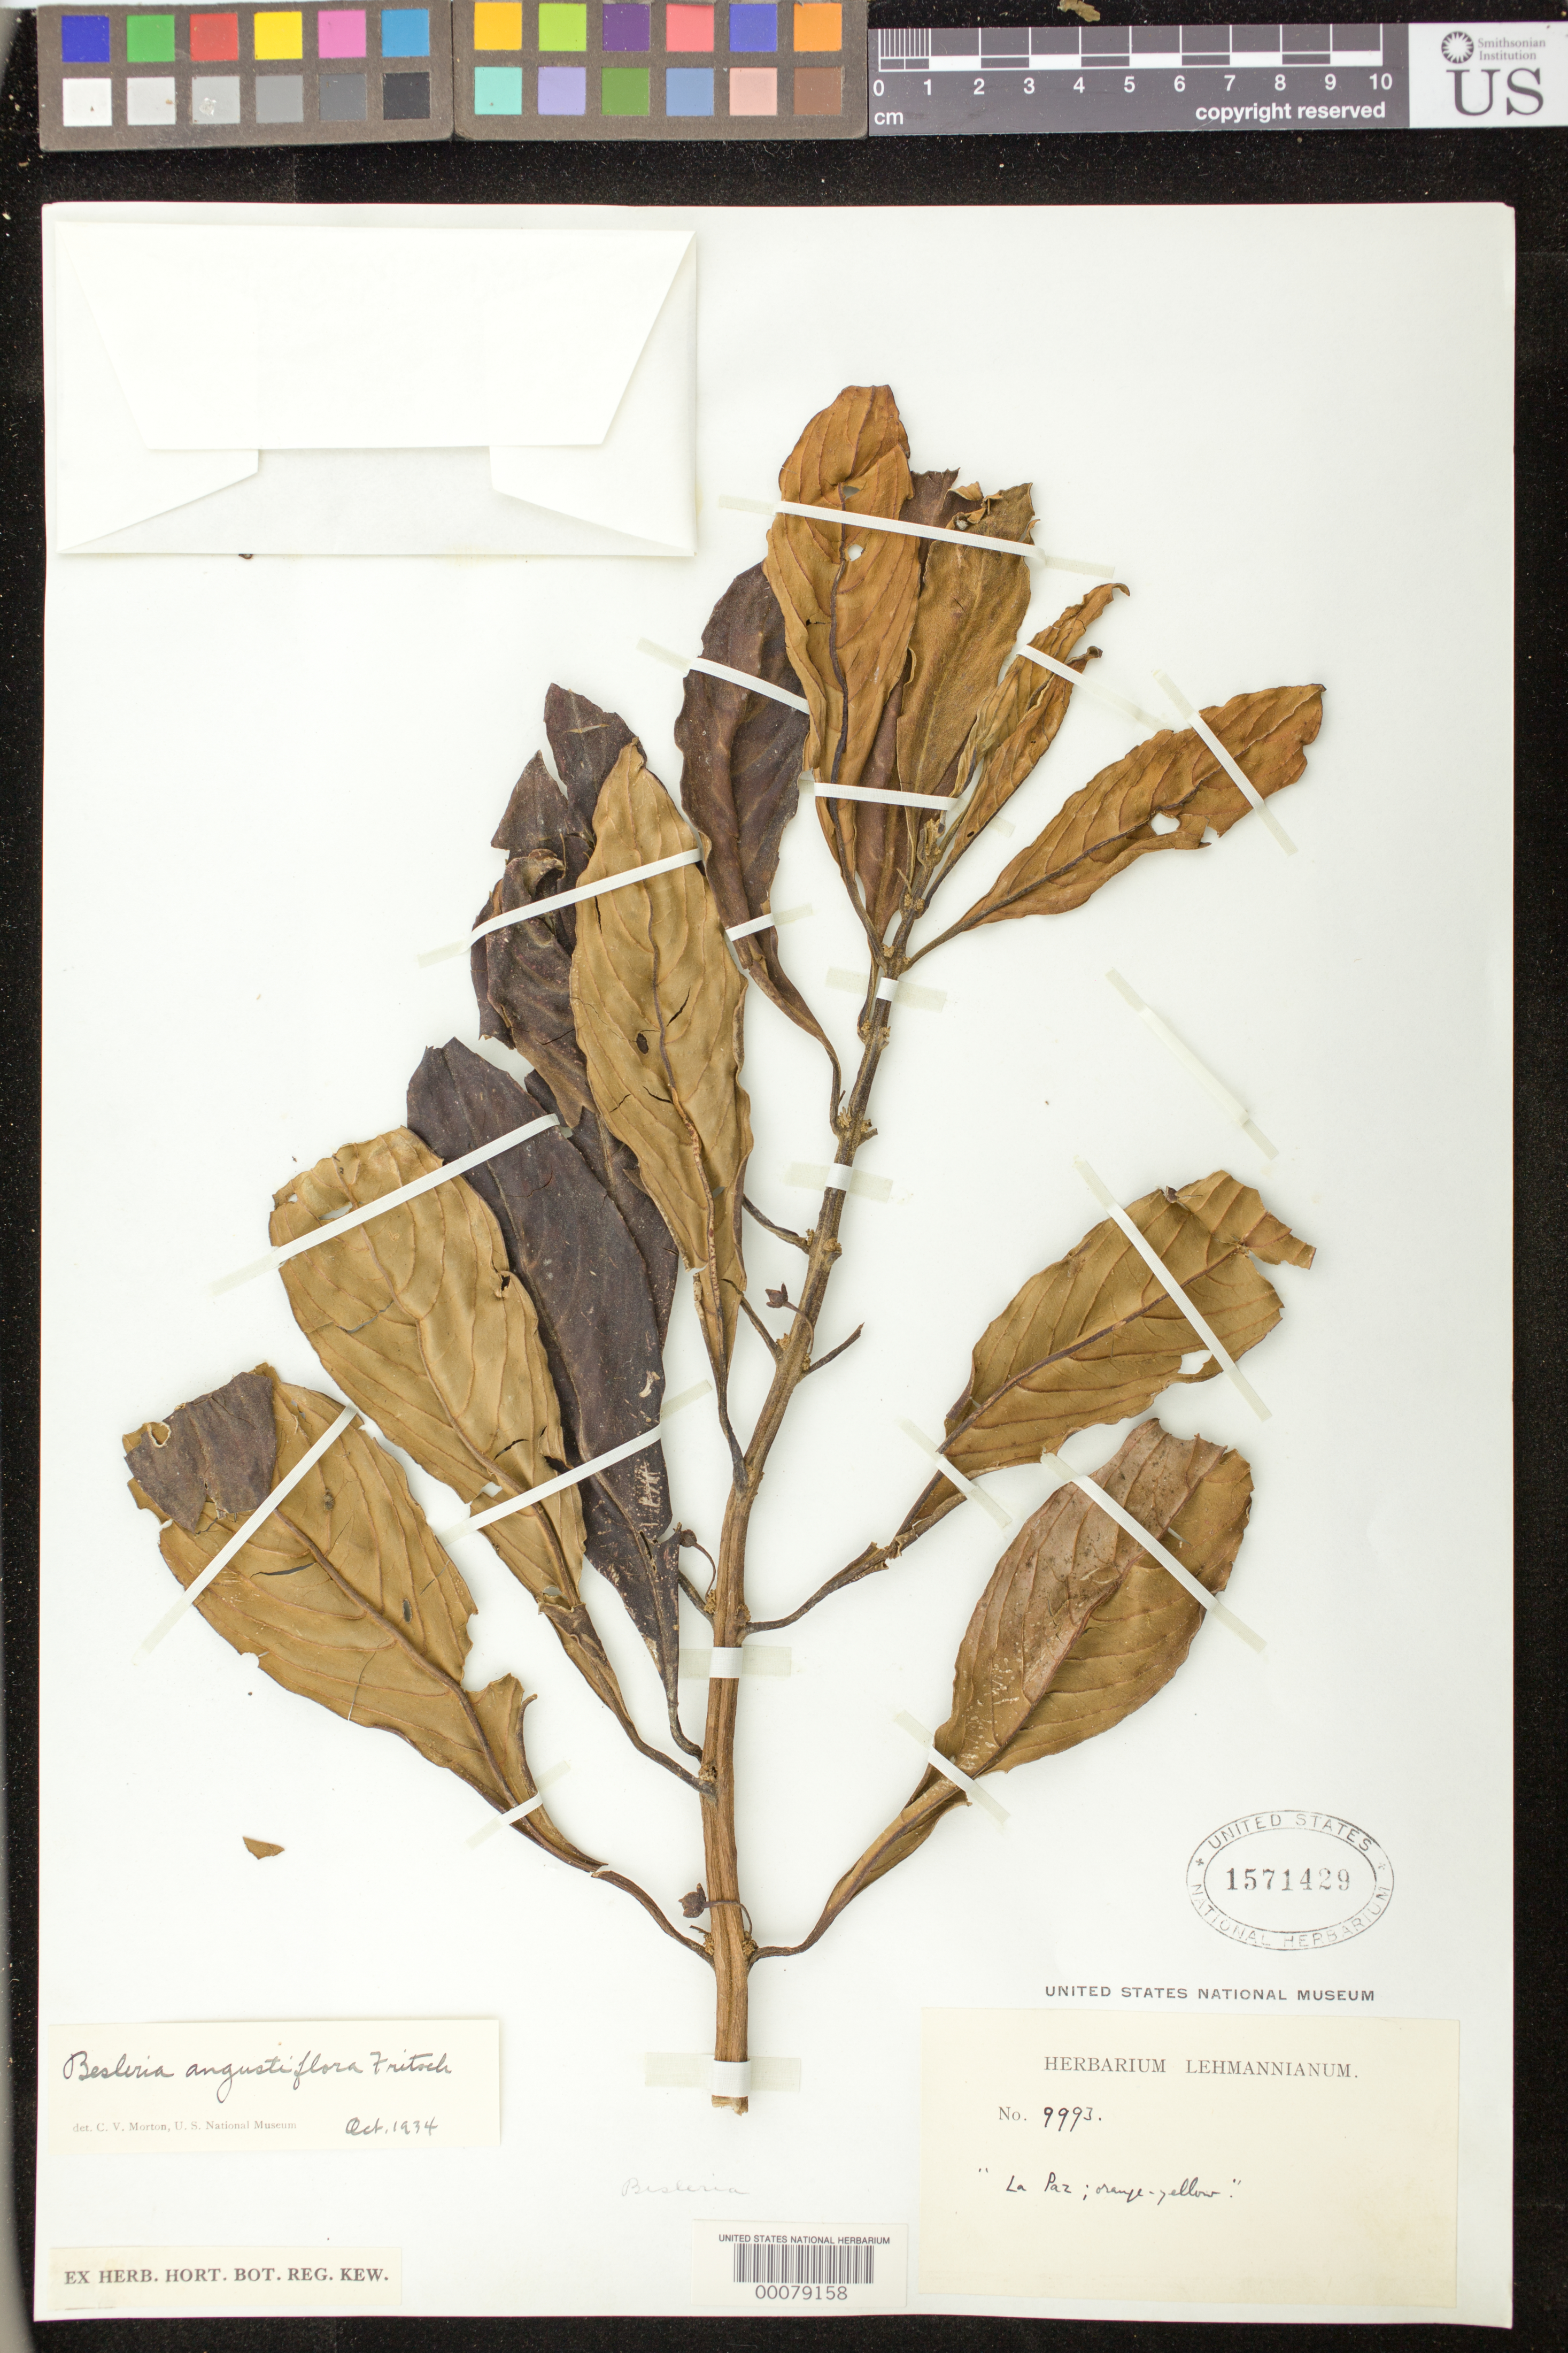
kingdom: Plantae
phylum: Tracheophyta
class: Magnoliopsida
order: Lamiales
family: Gesneriaceae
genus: Besleria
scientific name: Besleria angustiflora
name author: Fritsch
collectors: F. C. Lehmann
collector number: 9993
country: Colombia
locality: La Paz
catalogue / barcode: US 1571429